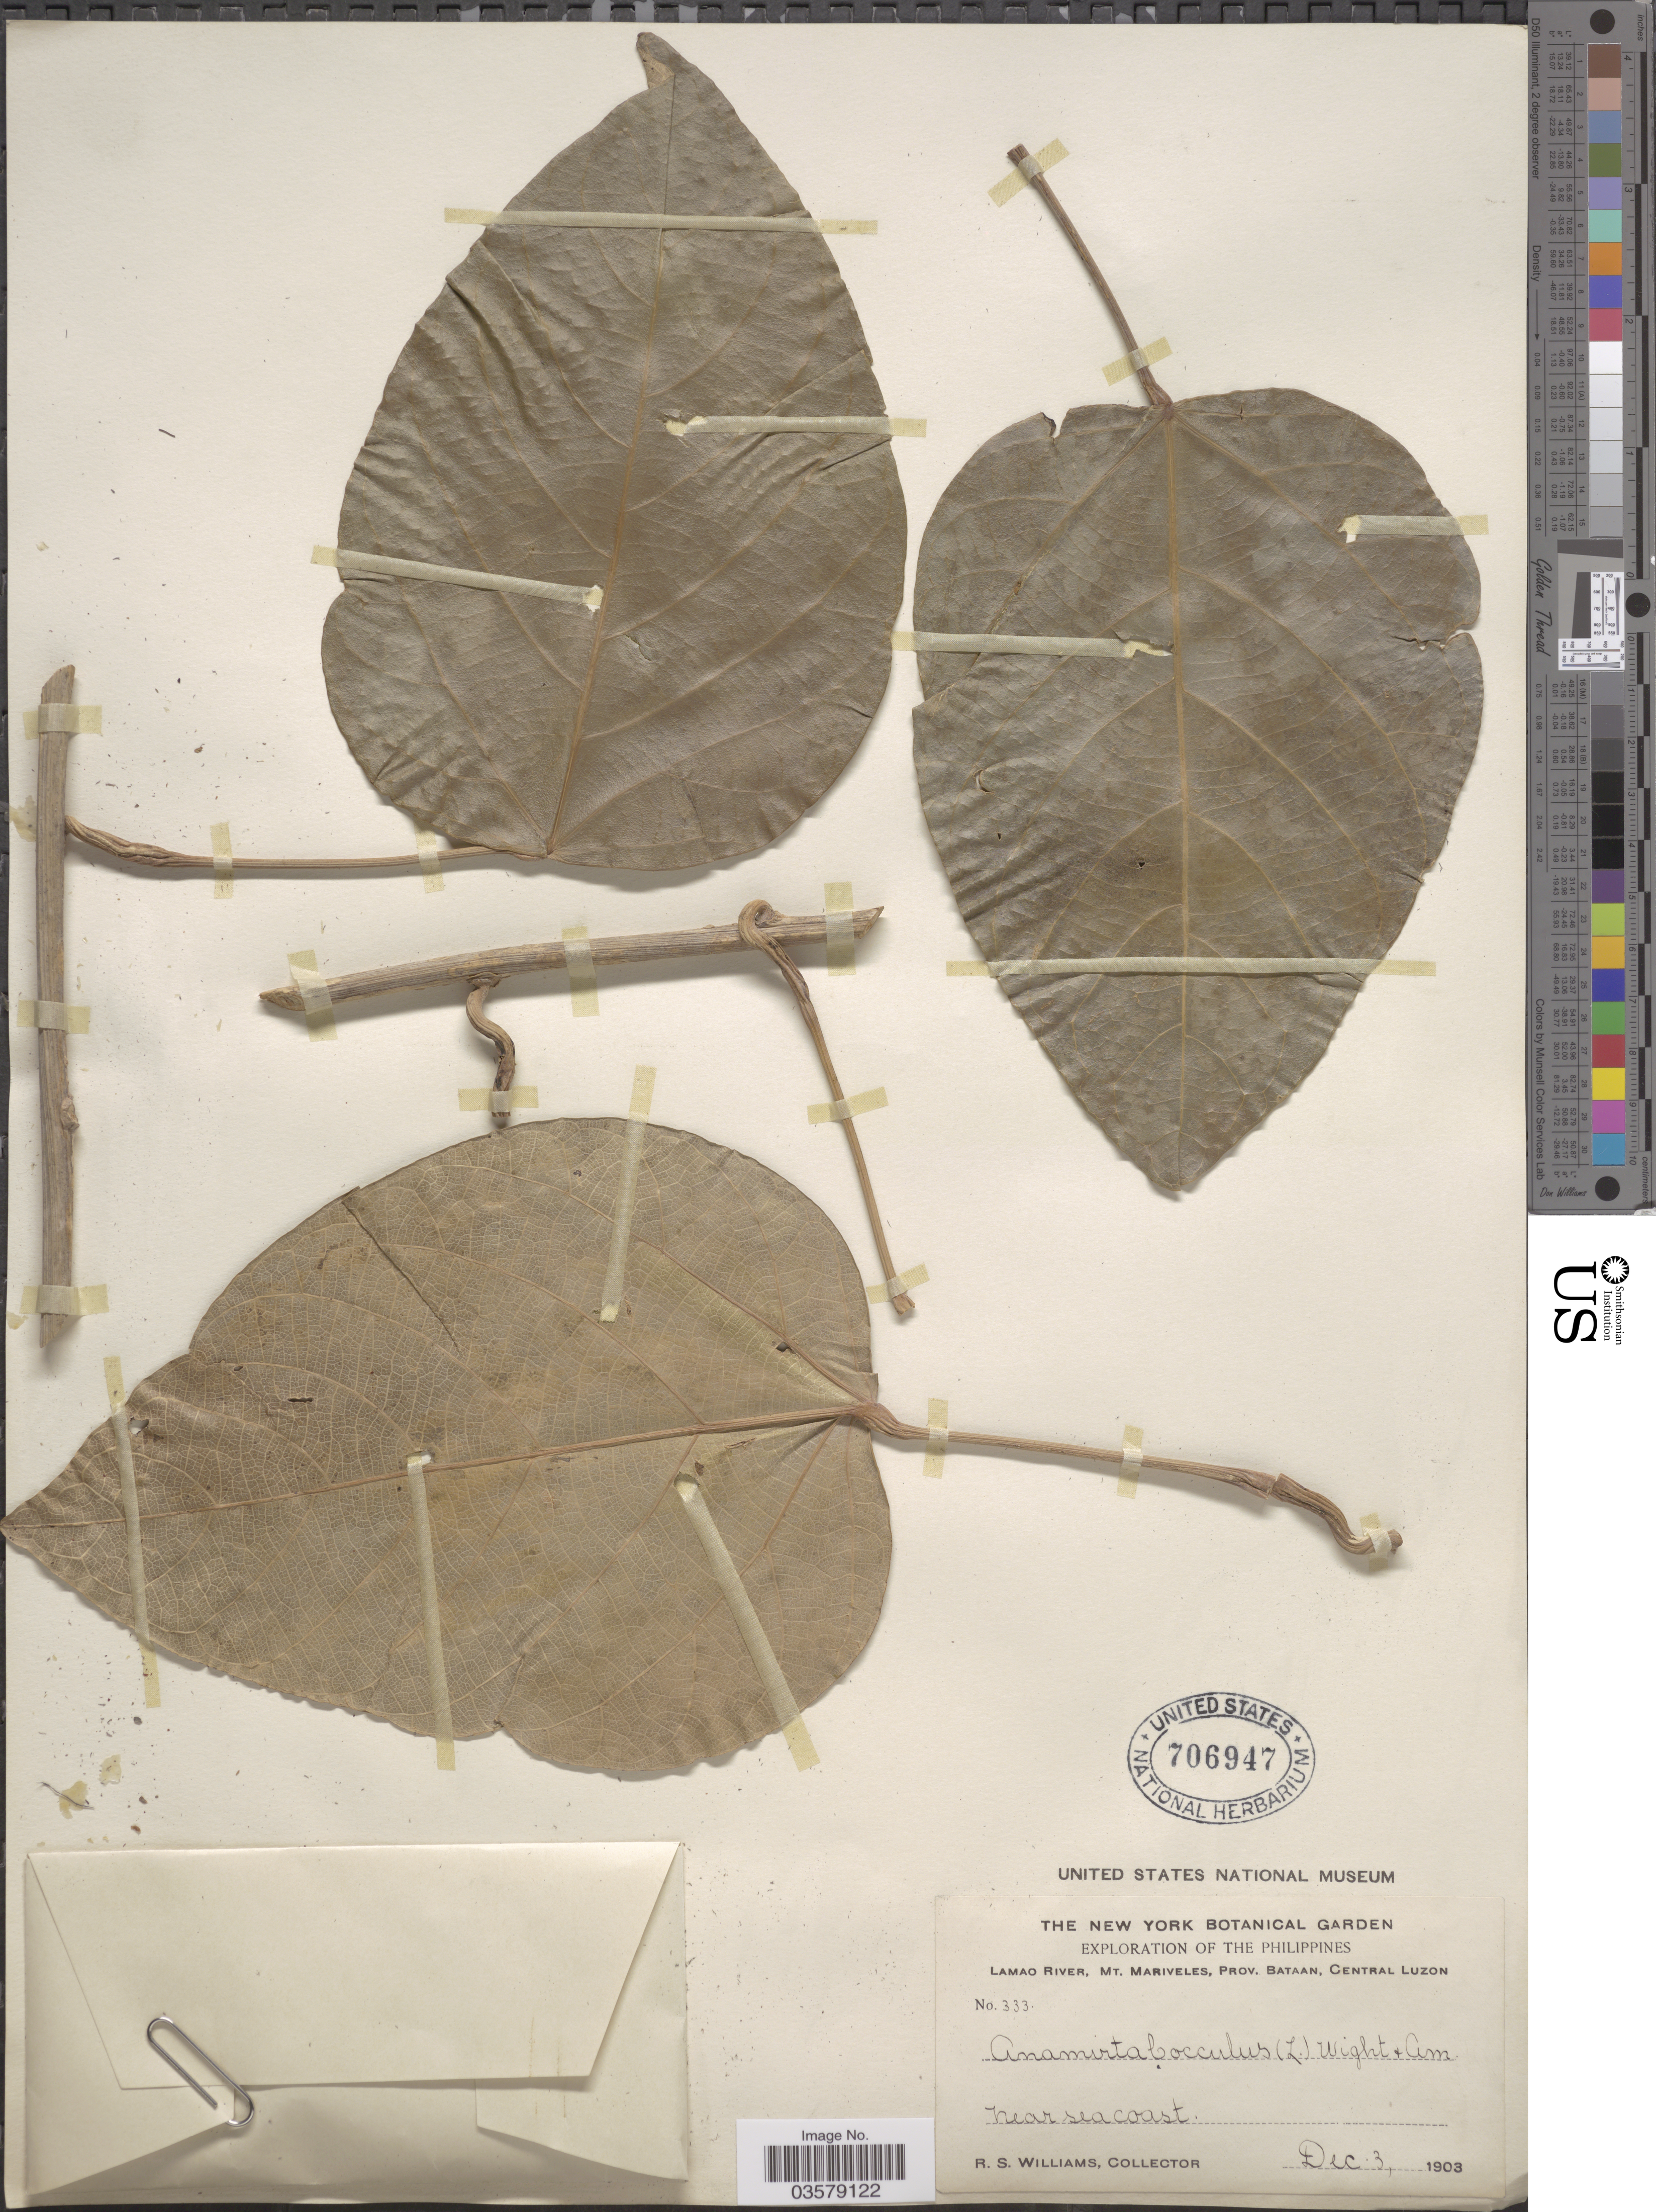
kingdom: Plantae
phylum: Tracheophyta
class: Magnoliopsida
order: Ranunculales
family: Menispermaceae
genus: Anamirta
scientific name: Anamirta cocculus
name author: (L.) Wight & Arn.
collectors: R. S. Williams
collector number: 333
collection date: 1903-12-03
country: Philippines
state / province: Central Luzon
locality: Lamao River, Mt. Mariveles, Prov, Bataan, Central Luzon.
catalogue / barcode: US 706947